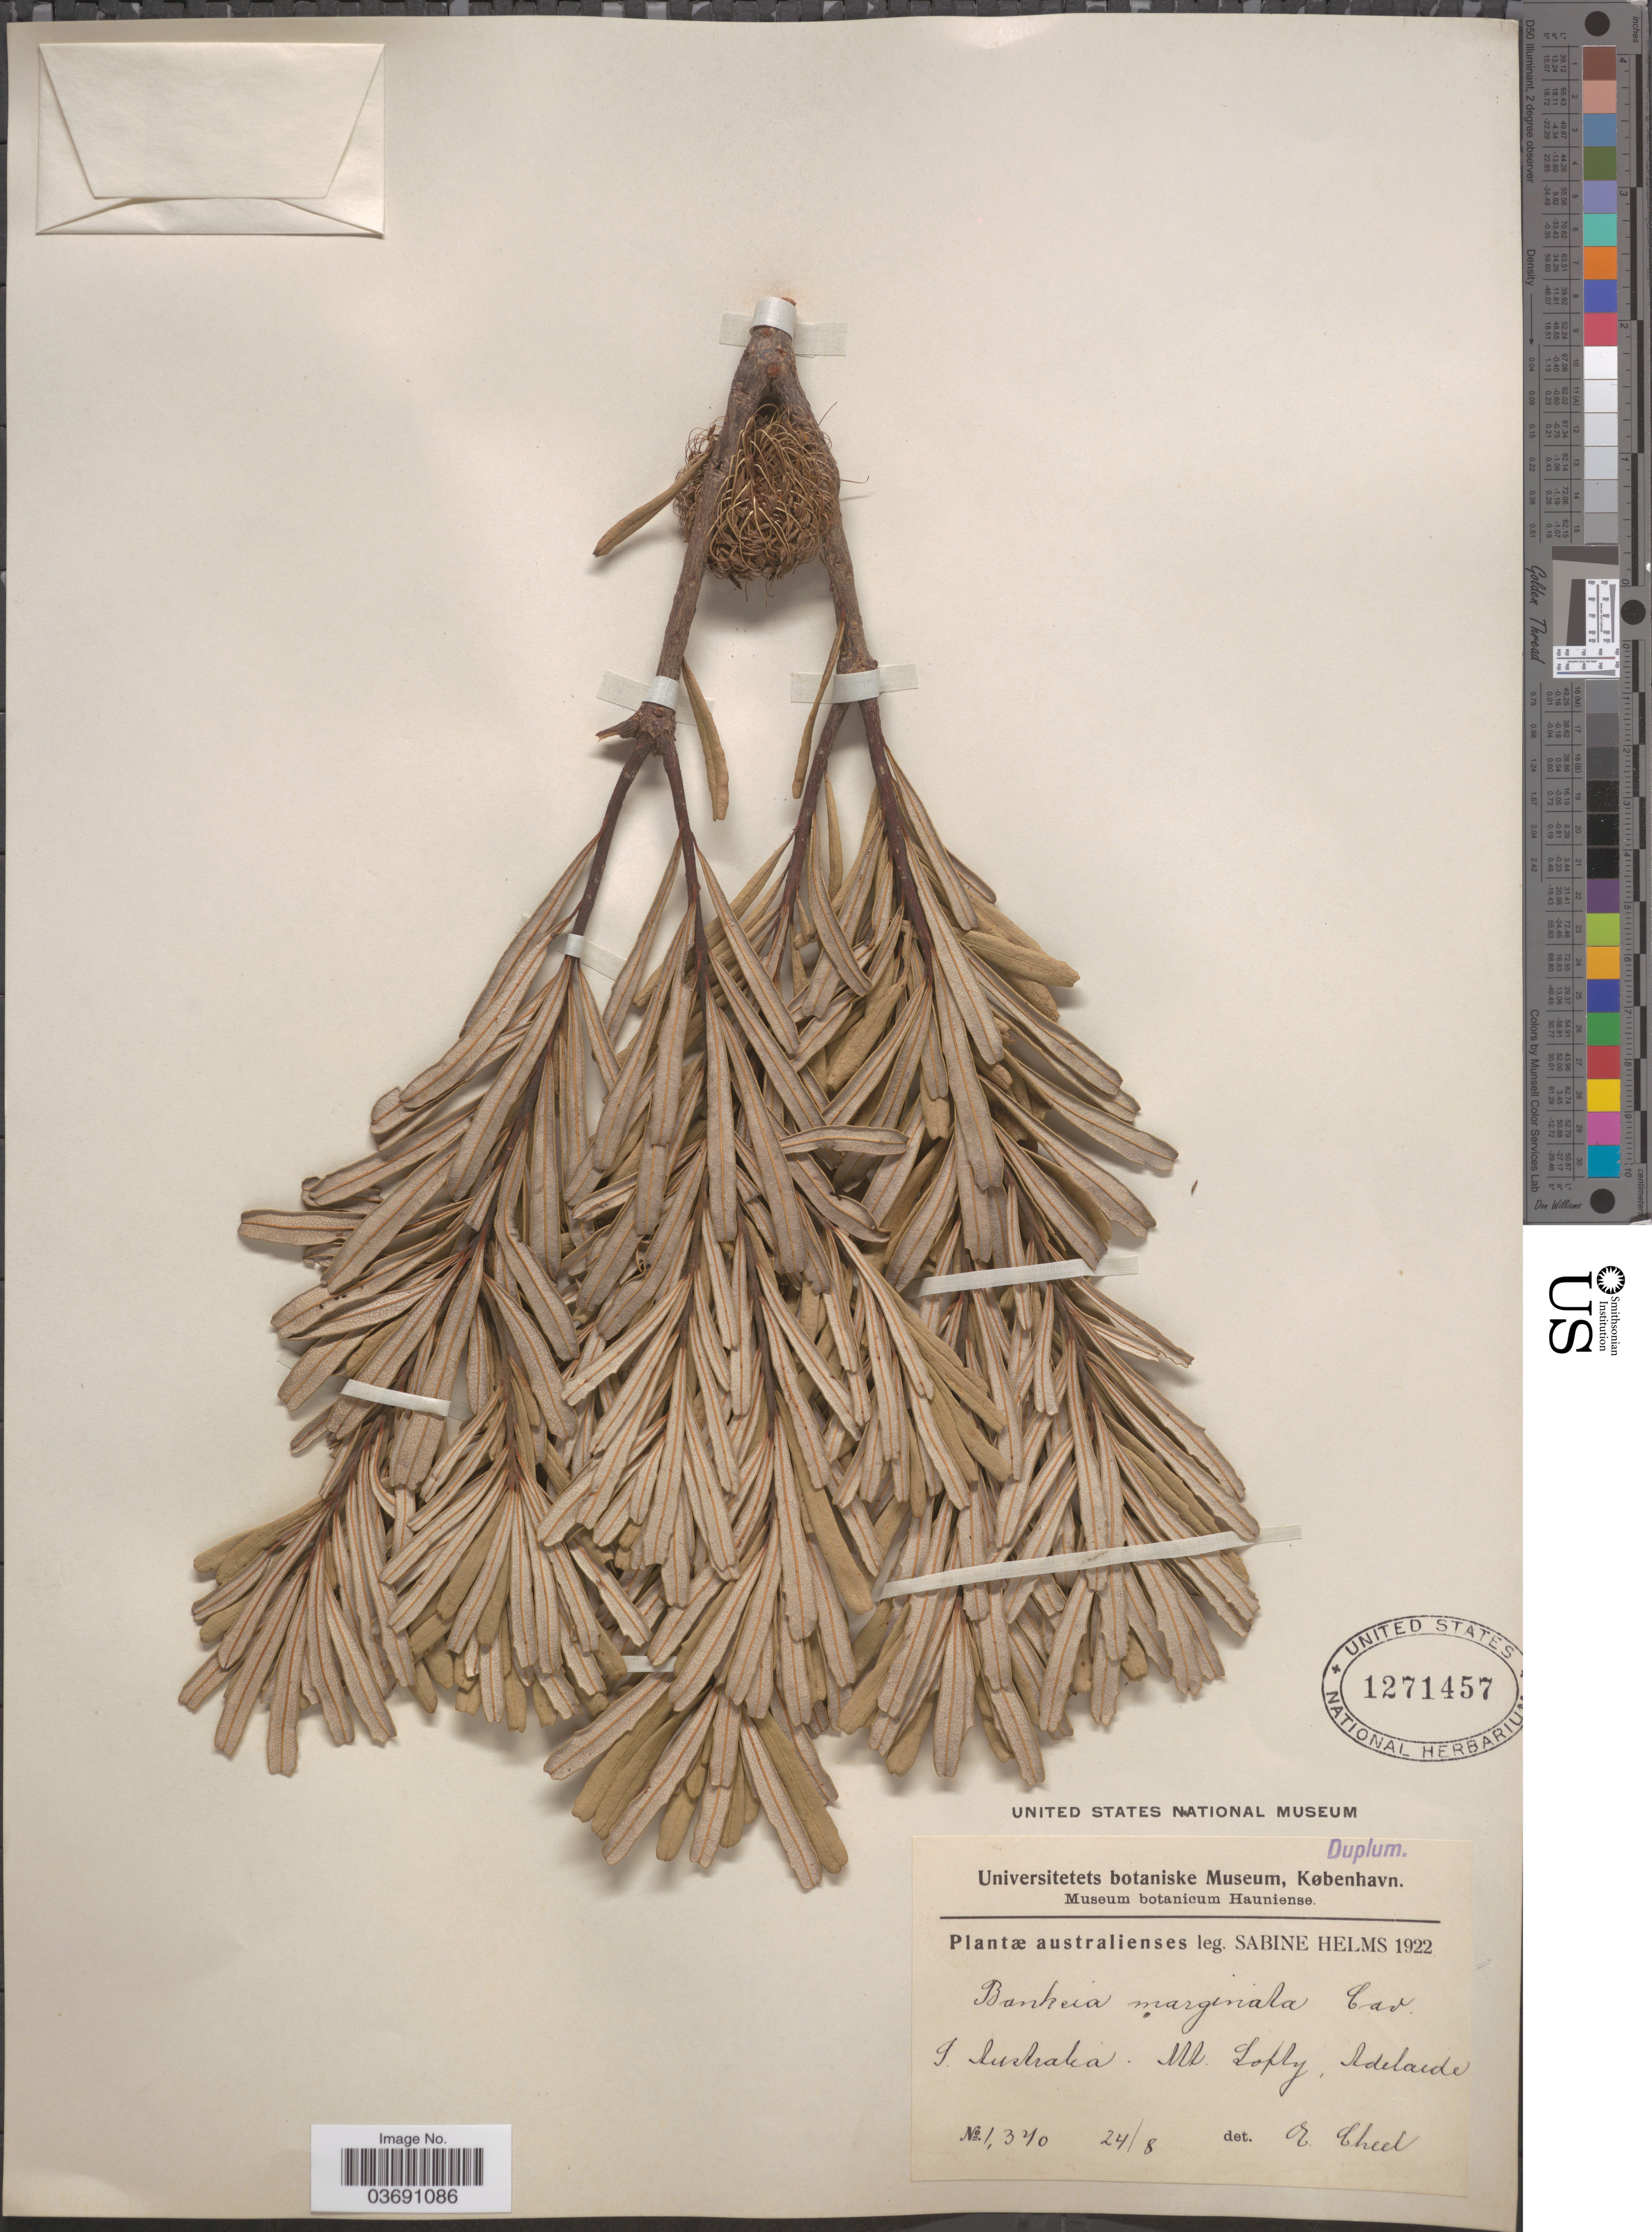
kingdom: Plantae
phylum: Tracheophyta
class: Magnoliopsida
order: Proteales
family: Proteaceae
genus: Banksia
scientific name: Banksia marginata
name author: Cav.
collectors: S. Helms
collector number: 1340*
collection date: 1922-08-24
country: Australia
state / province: South Australia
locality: Mt. Lofty, Adelaide.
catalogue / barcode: US 1271457